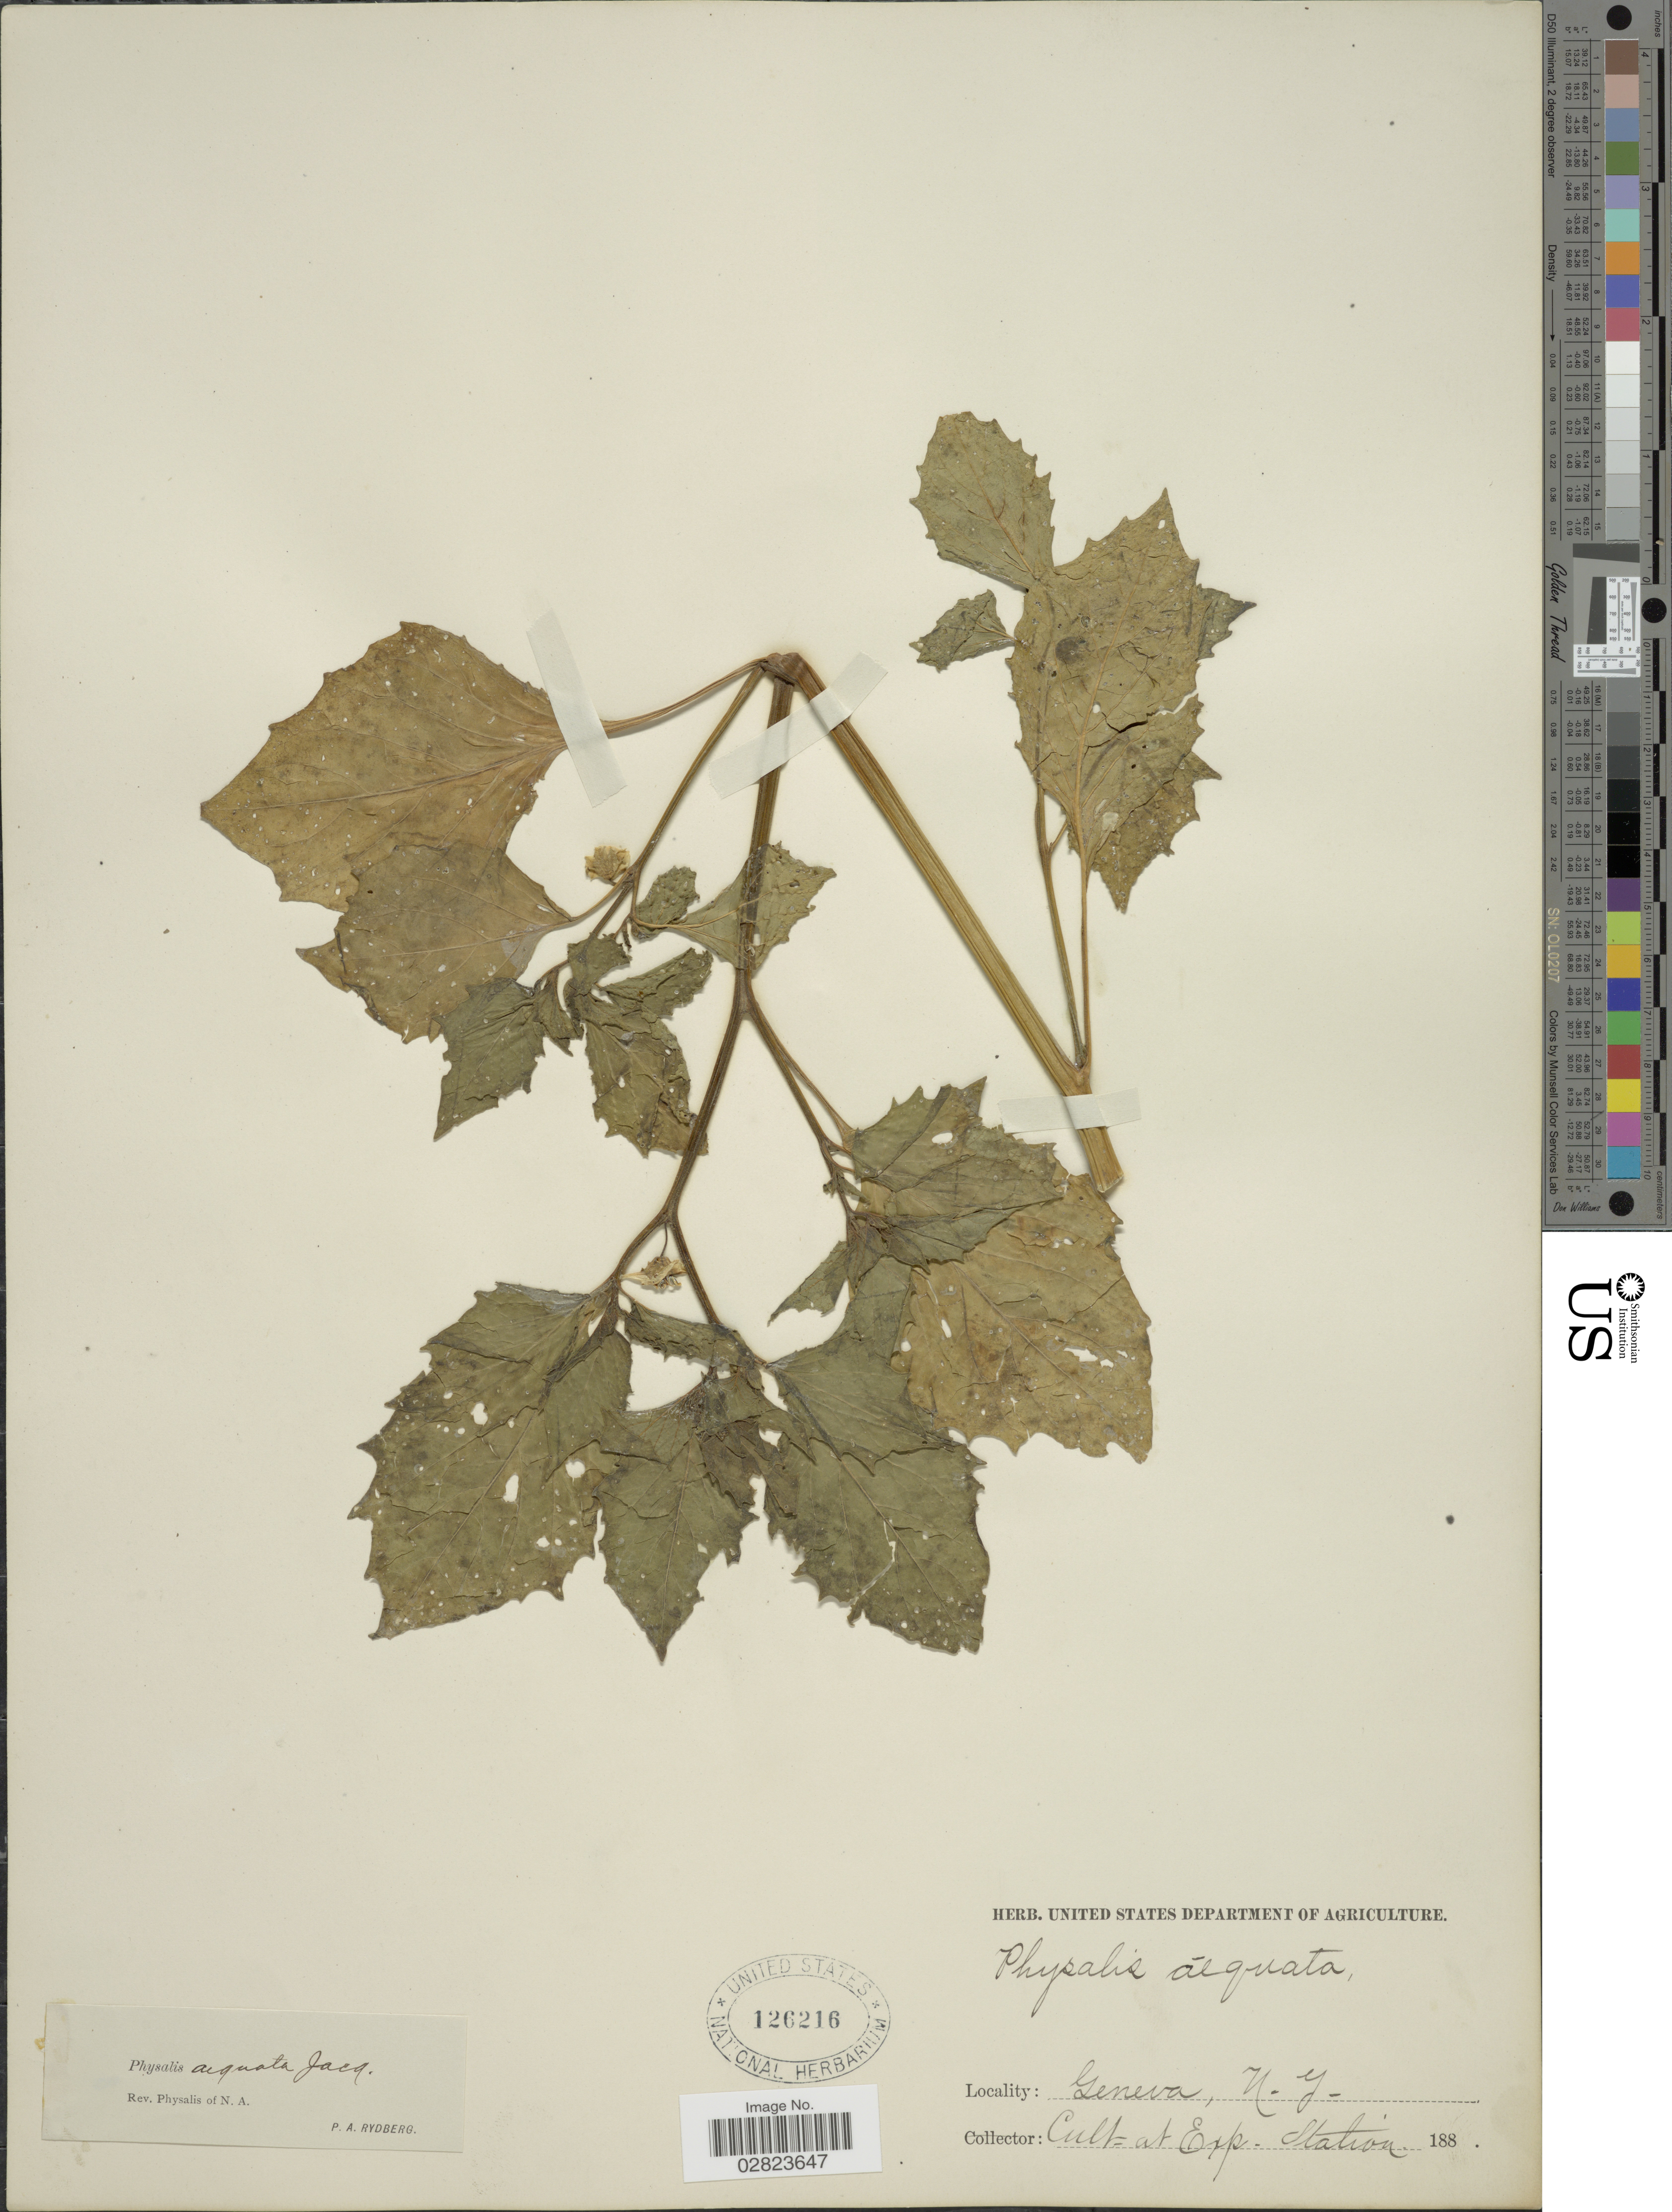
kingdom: Plantae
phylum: Tracheophyta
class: Magnoliopsida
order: Solanales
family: Solanaceae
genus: Physalis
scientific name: Physalis ixocarpa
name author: Brot. ex Hornem.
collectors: ex herb. U. S. Department of Agriculture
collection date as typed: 188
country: United States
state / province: New York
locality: Geneva. Cult. at Exp. Station.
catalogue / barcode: US 126216